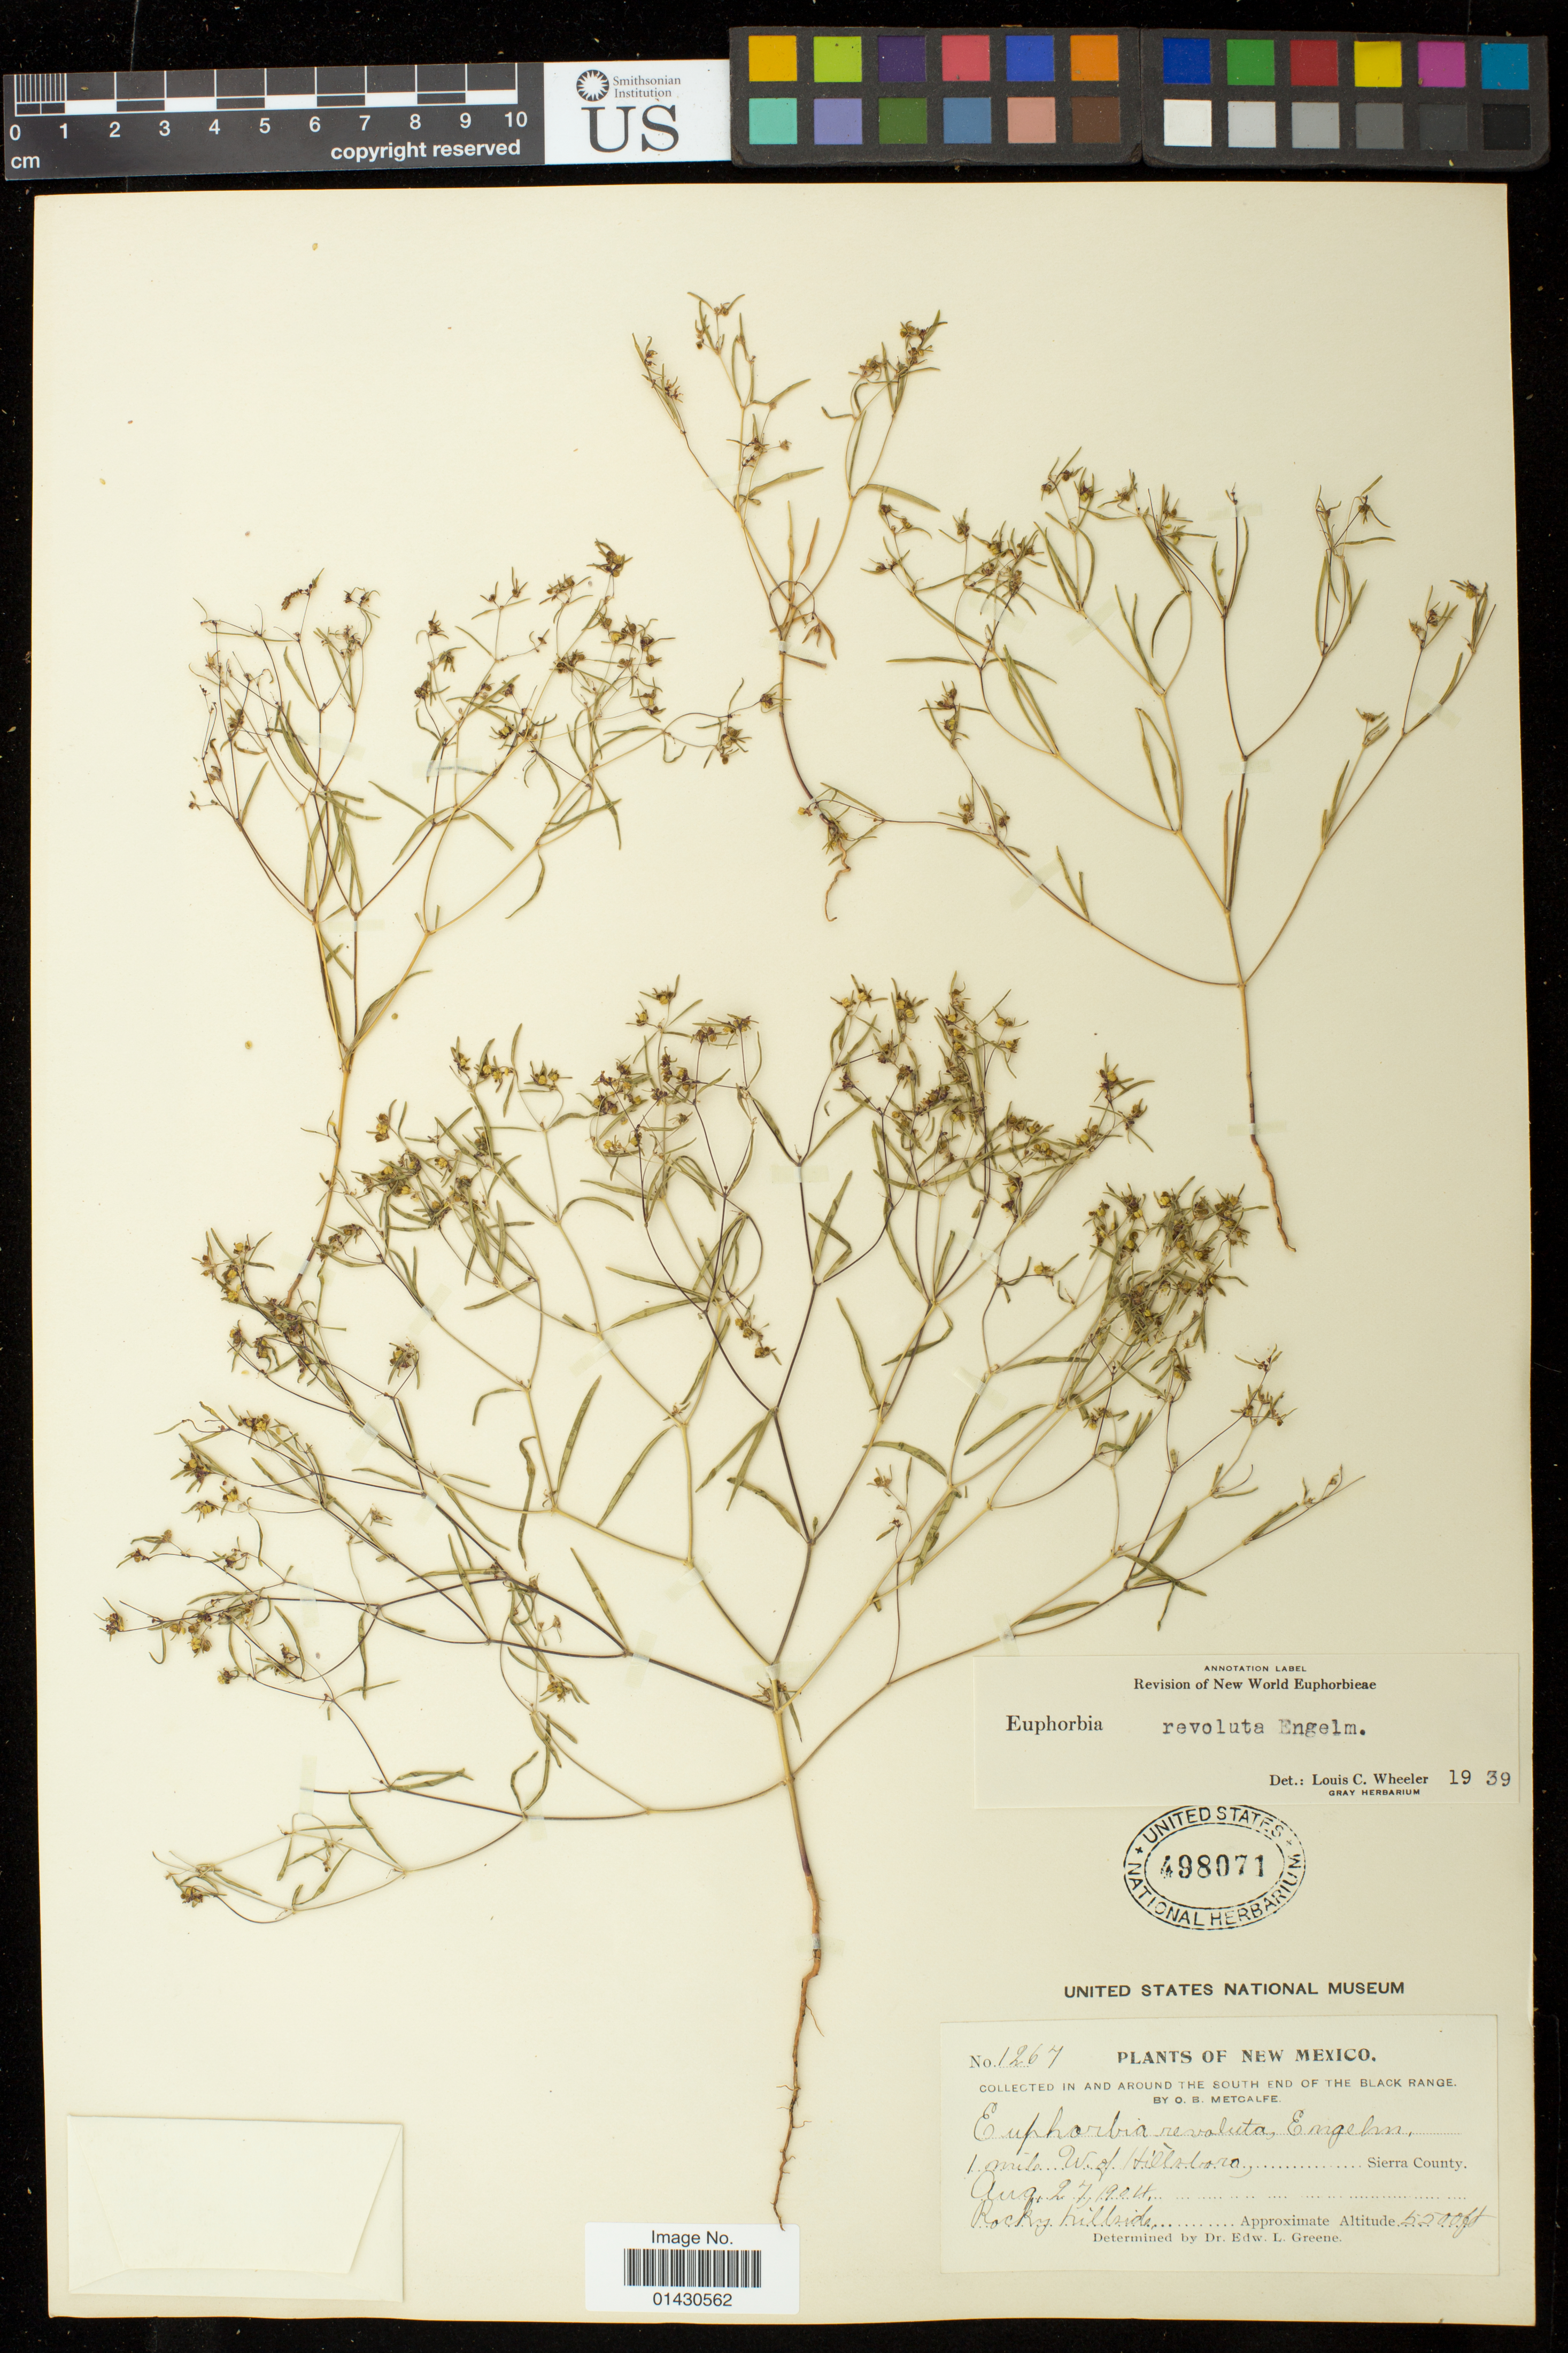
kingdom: Plantae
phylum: Tracheophyta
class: Magnoliopsida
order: Malpighiales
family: Euphorbiaceae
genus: Euphorbia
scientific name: Euphorbia revoluta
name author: Engelm. in Emory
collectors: O. B. Metcalfe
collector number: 1267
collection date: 1904-08-27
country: United States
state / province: New Mexico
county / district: Sierra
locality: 1 mile W. of Hillsboro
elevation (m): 1676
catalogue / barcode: US 498071